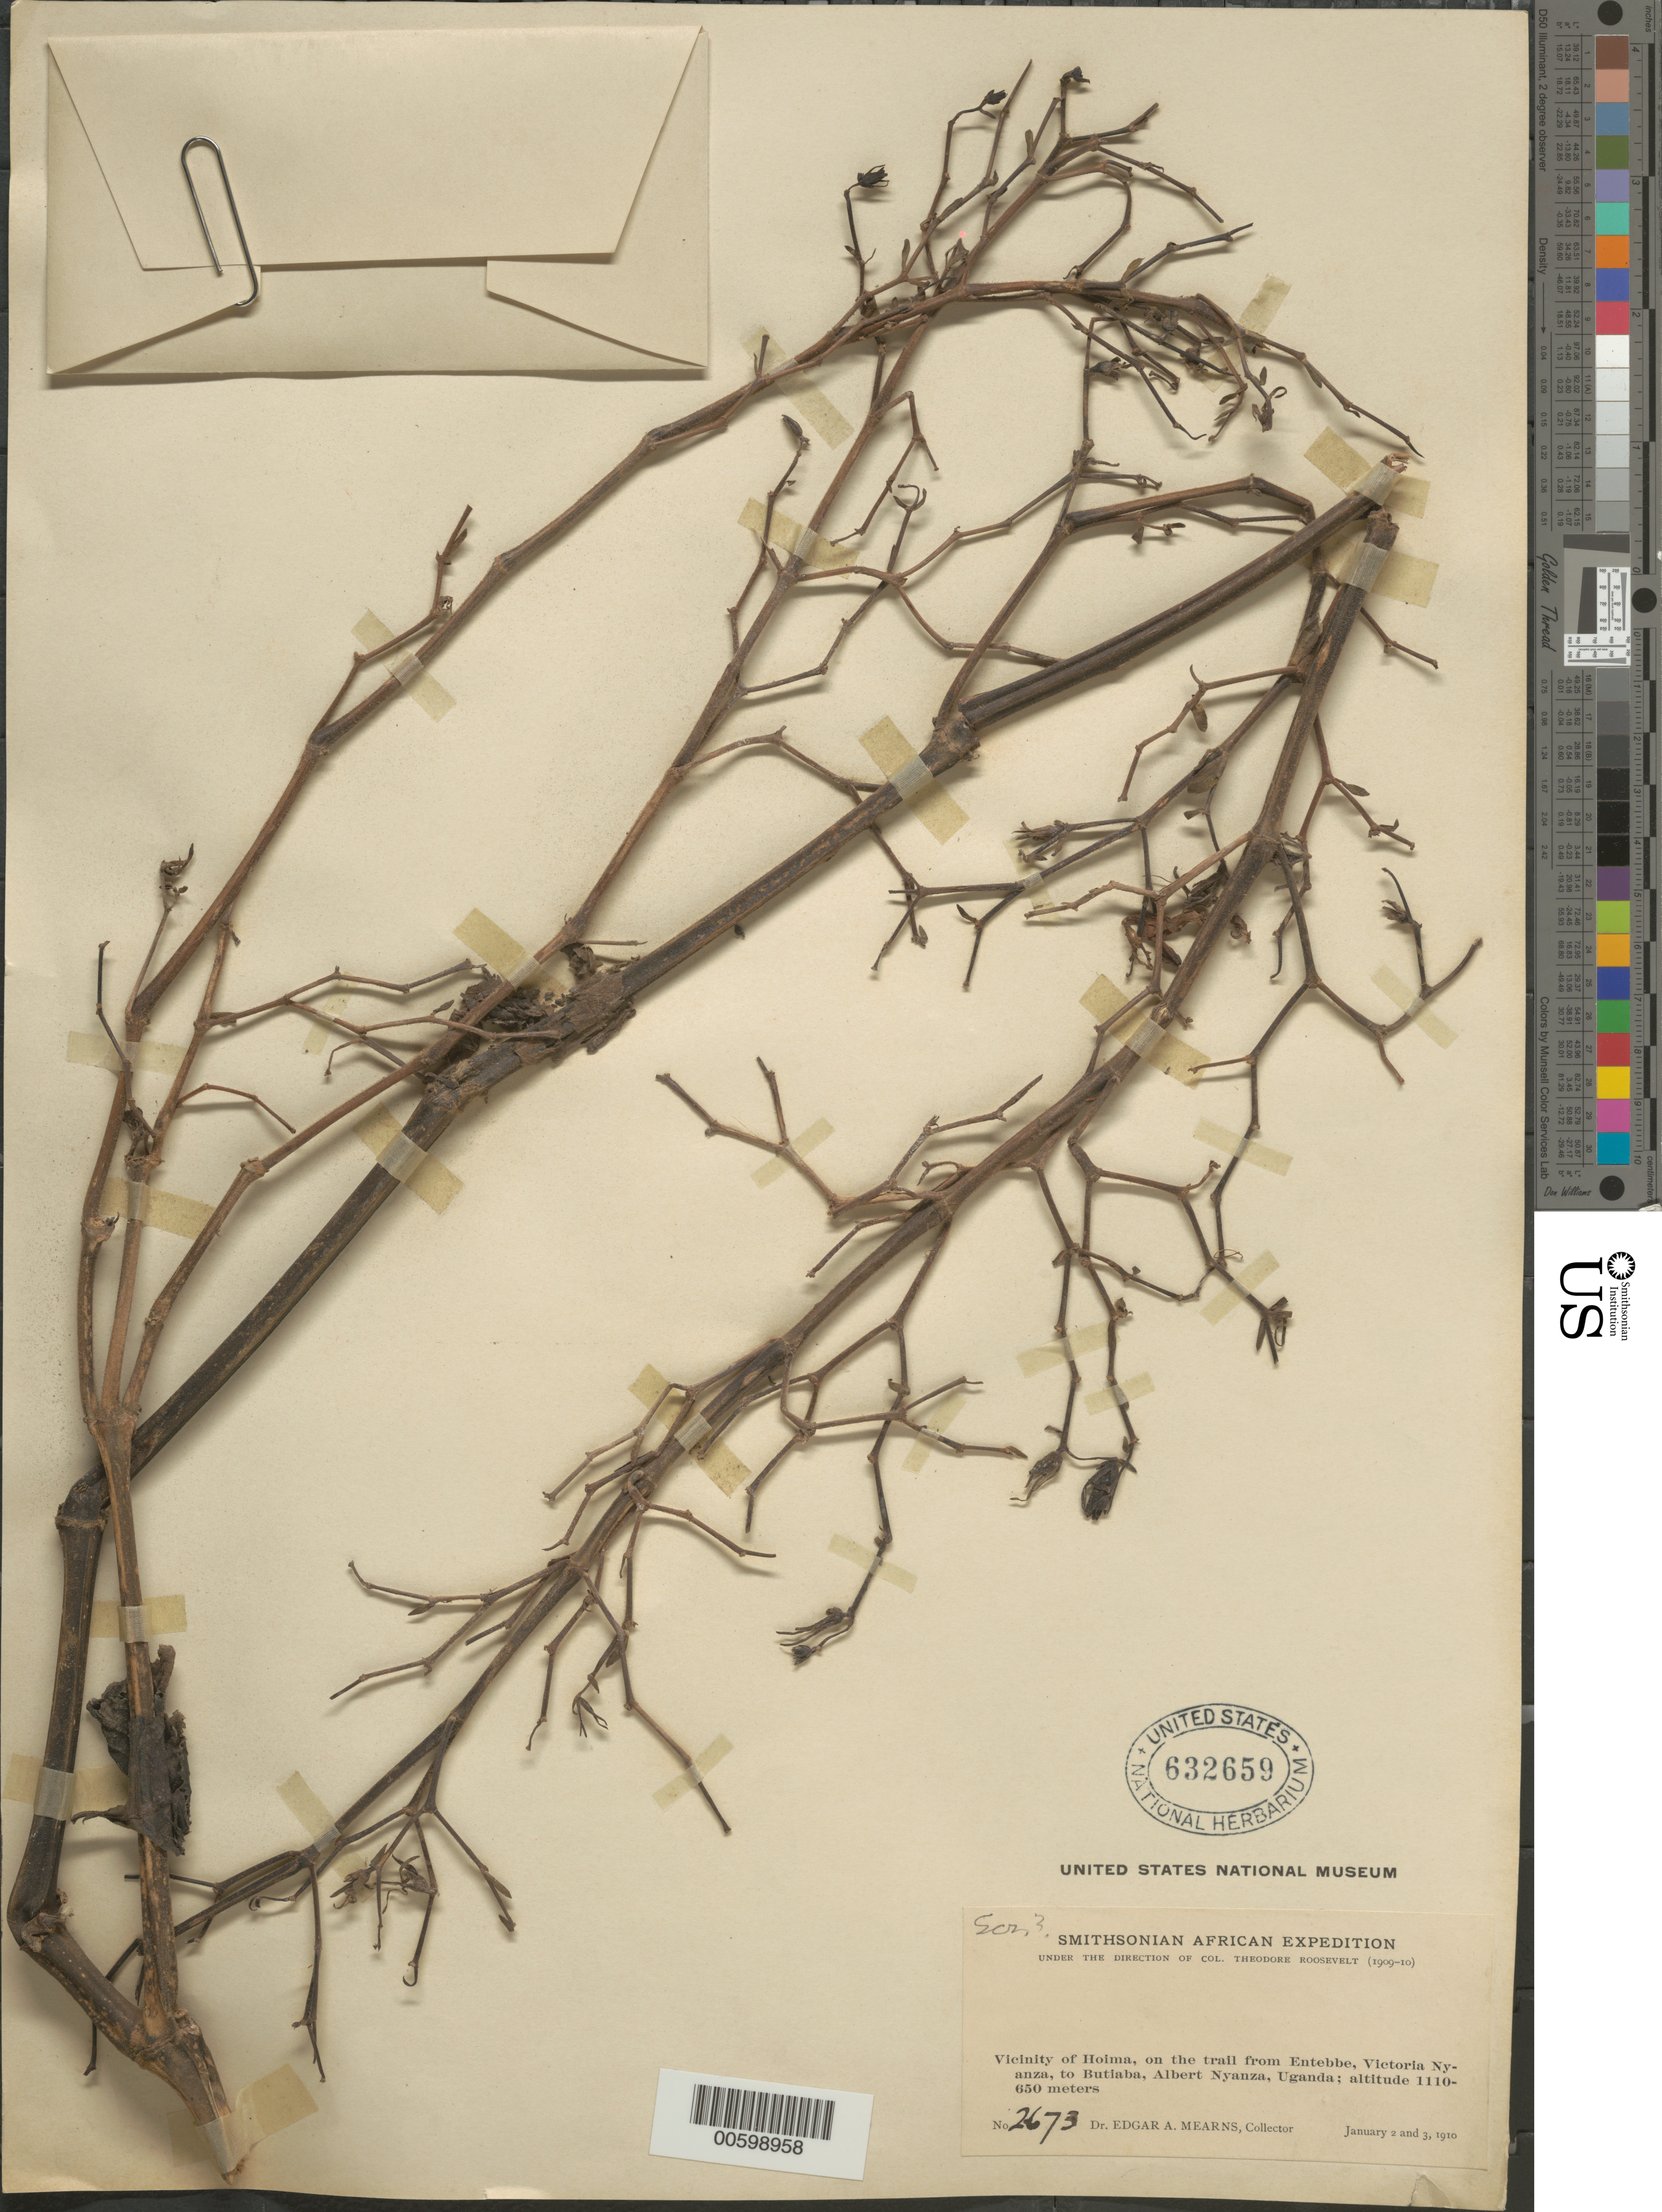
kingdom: Plantae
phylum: Tracheophyta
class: Magnoliopsida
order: Lamiales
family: Scrophulariaceae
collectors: E. A. Mearns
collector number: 2673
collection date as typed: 02 Jan 1910 to 03 Jan 1910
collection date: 1910-01-02/1910-01-03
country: Uganda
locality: Vicinity of Hoima, on the trail from Entebbe, Victoria Nyanza, to Butiaba, Albert Nyanza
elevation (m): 1110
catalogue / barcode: US 632659